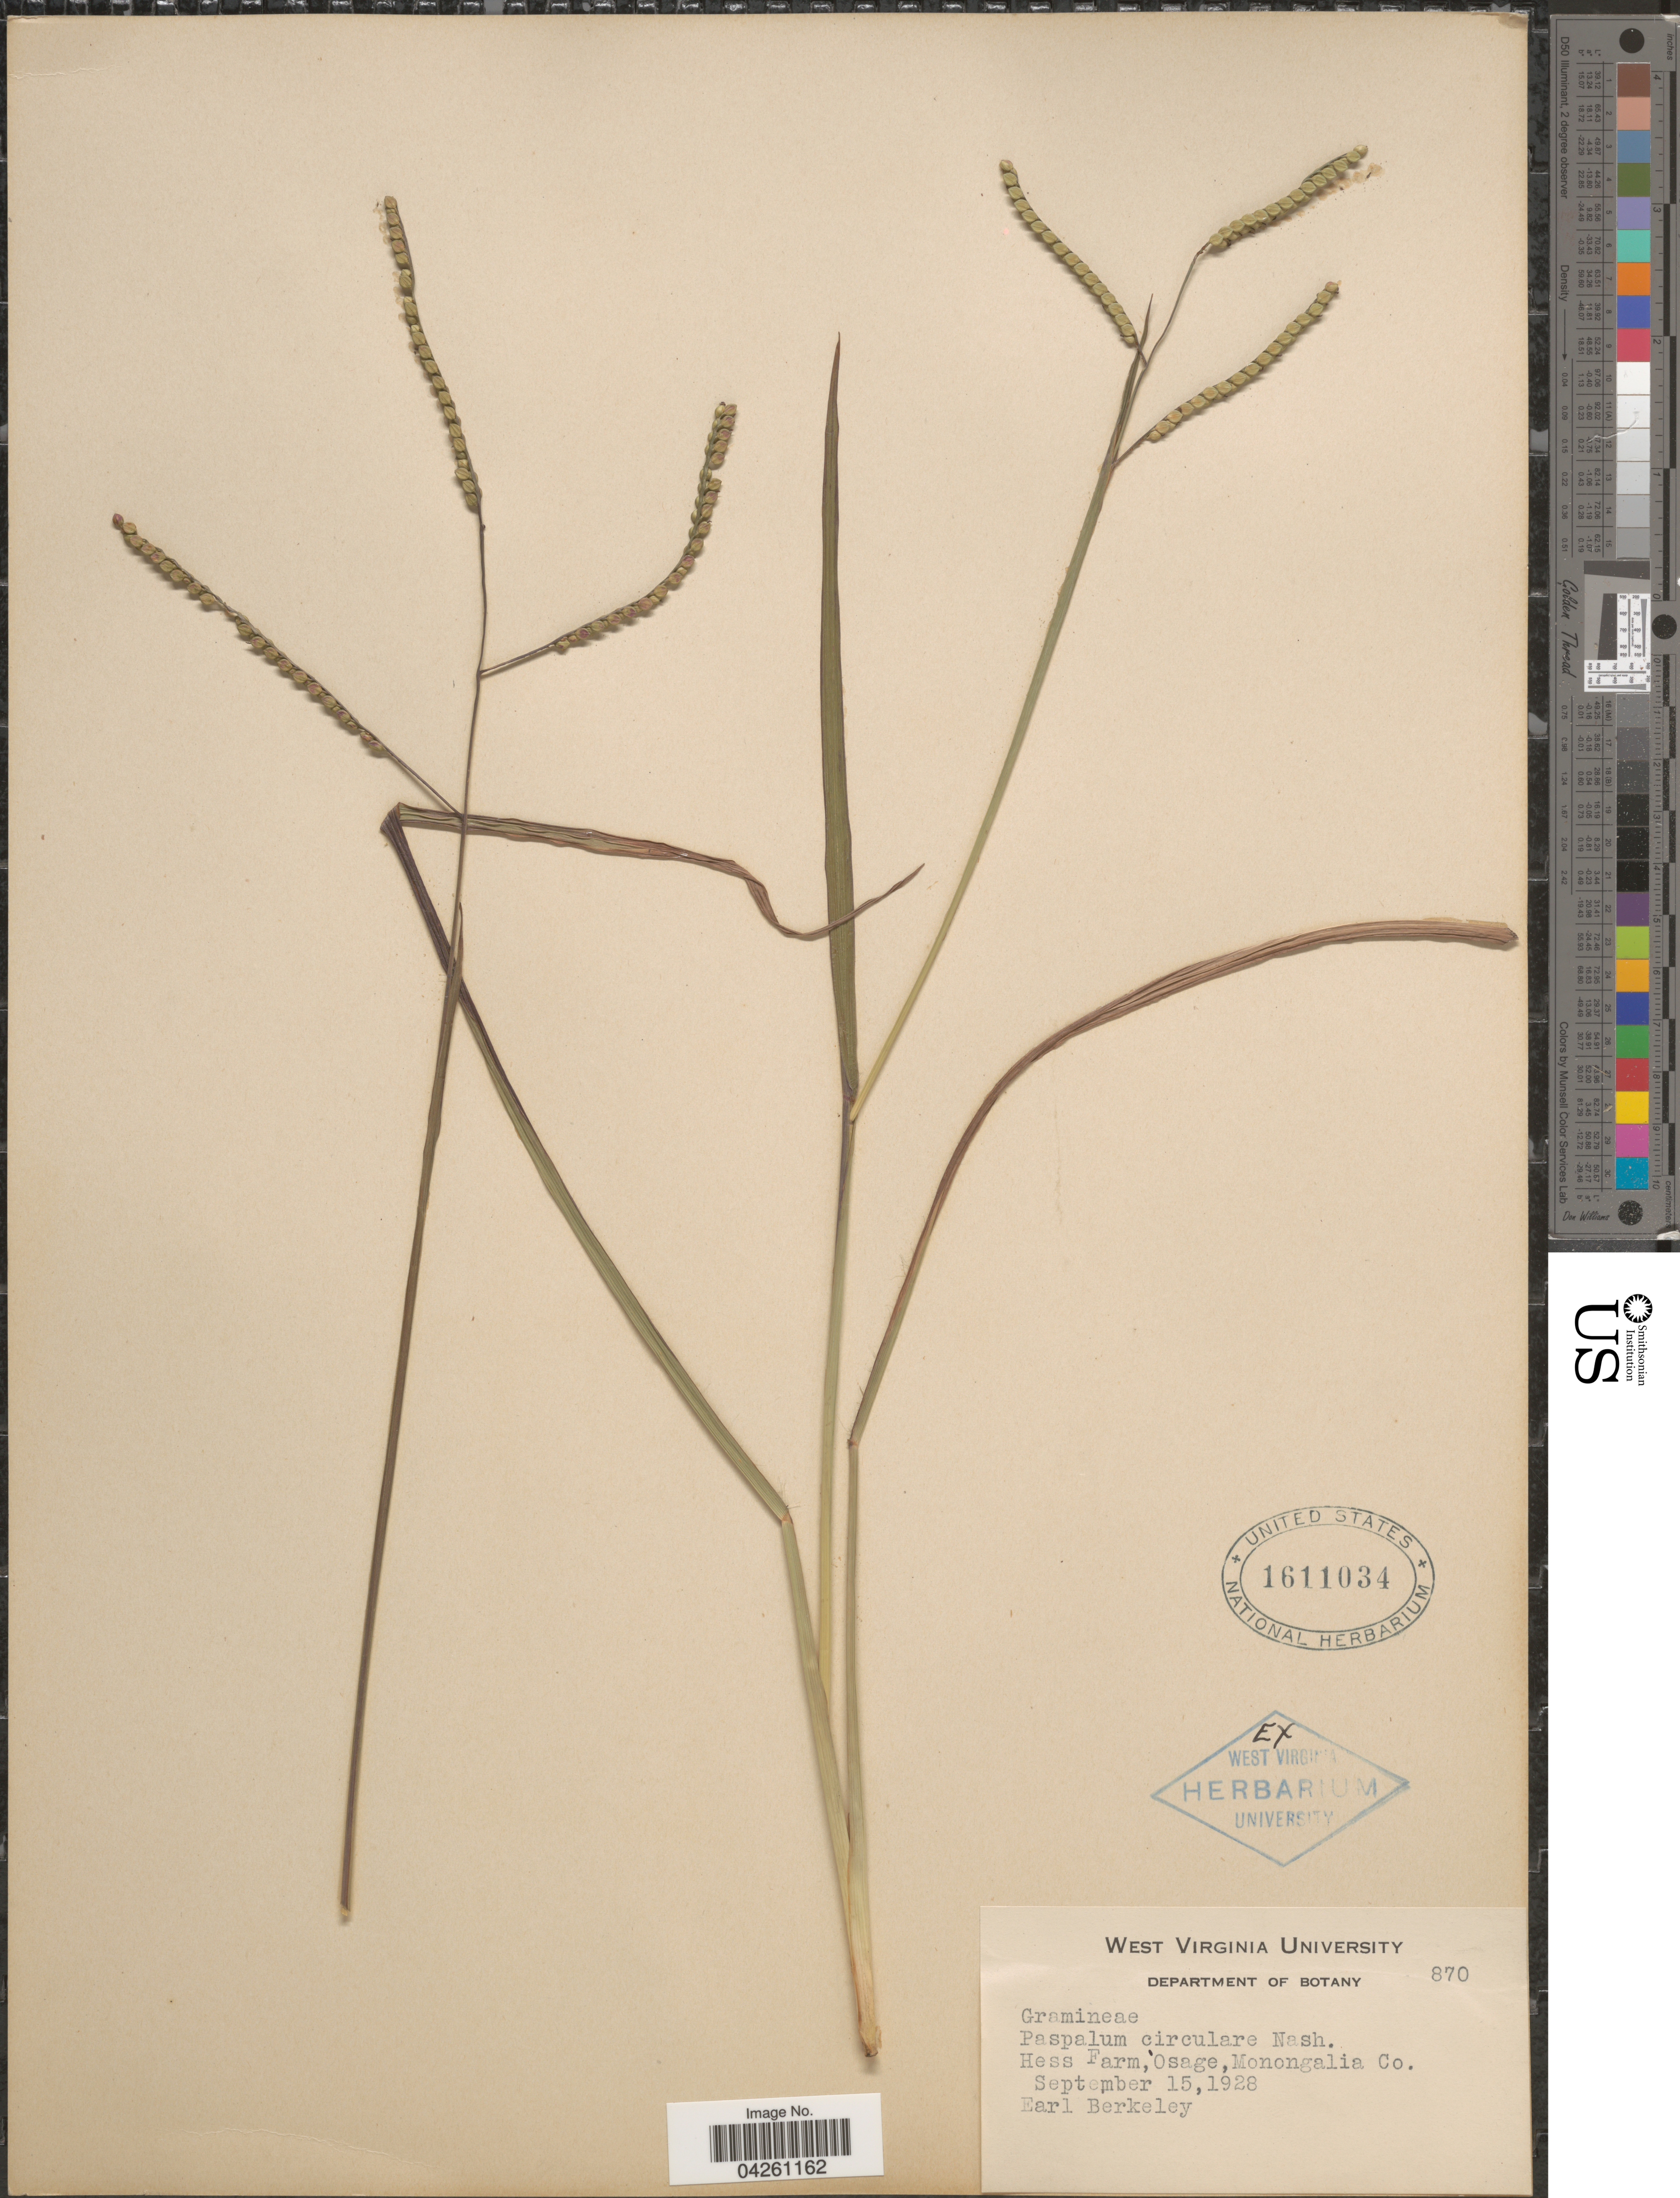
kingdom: Plantae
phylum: Tracheophyta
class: Liliopsida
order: Poales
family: Poaceae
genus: Paspalum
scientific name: Paspalum circulare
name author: Nash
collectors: E. Berkley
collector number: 870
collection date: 1928-09-15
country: United States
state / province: West Virginia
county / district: Monongalia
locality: Hess Farm, Osage, Monongalia Co.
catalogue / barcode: US 1611034